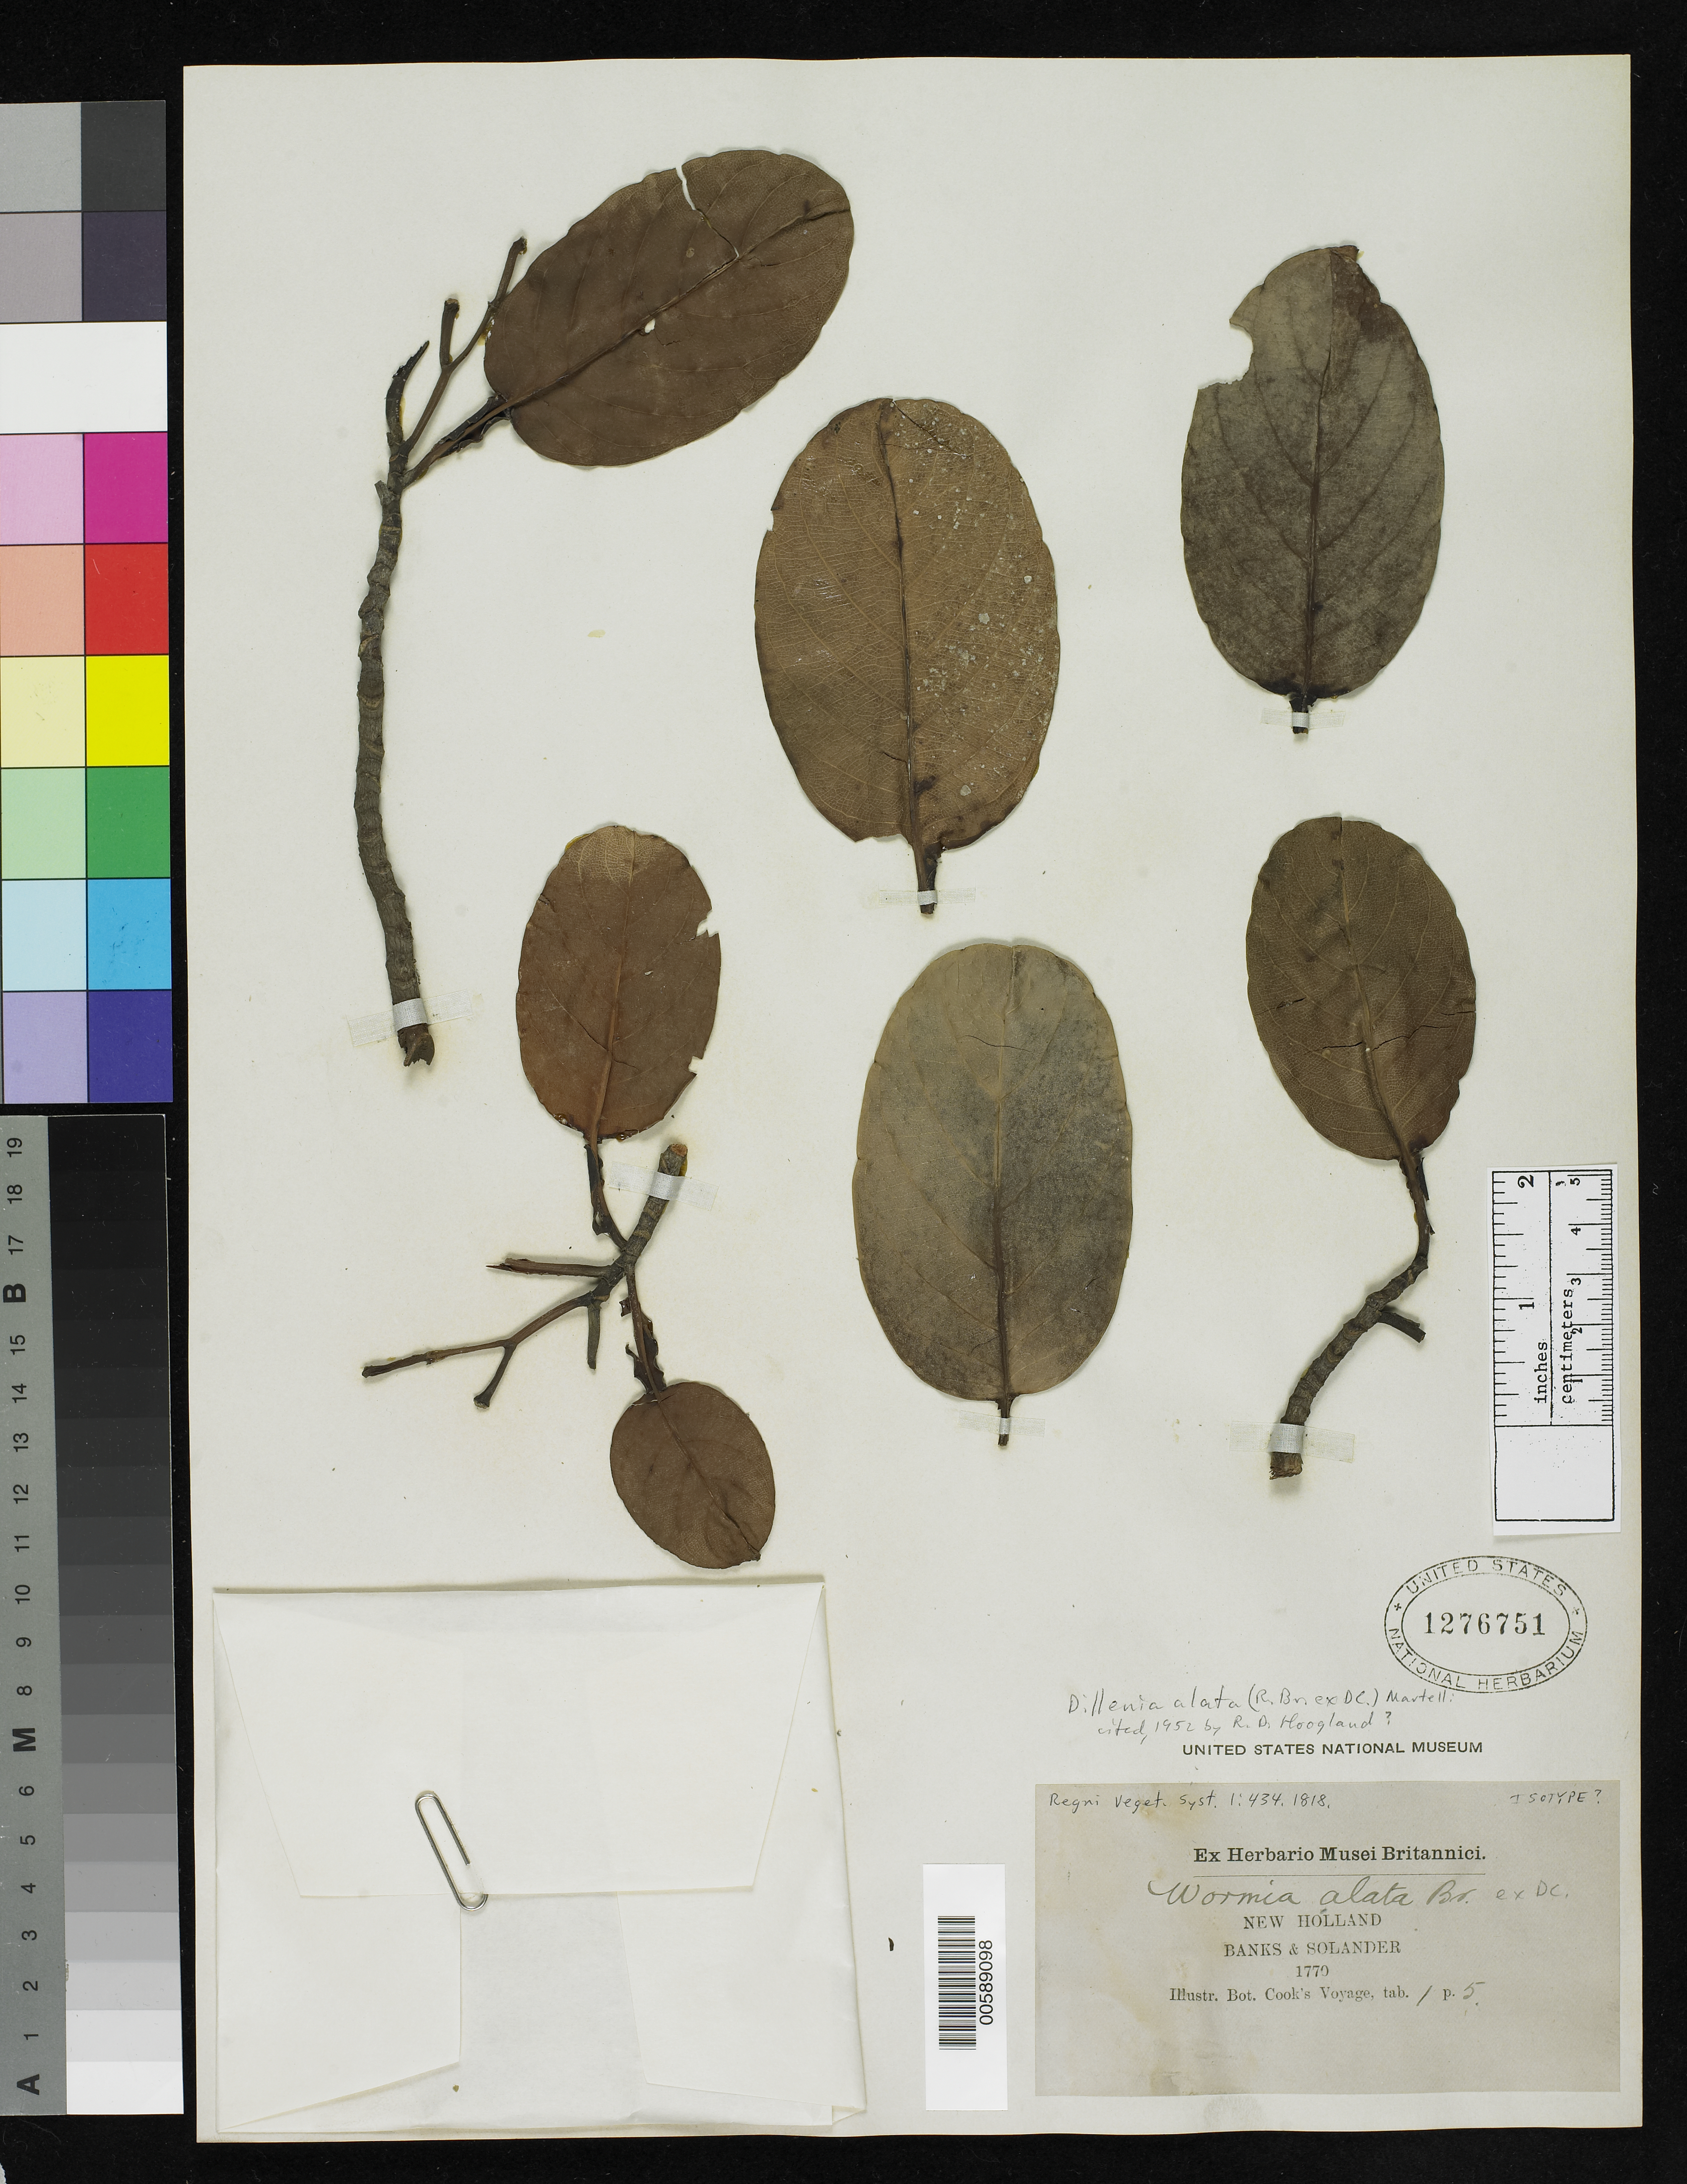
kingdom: Plantae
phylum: Tracheophyta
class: Magnoliopsida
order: Dilleniales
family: Dilleniaceae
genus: Wormia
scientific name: Wormia alata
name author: Banks ex DC.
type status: Possible Isotype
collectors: J. Banks & D. C. Solander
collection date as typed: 1770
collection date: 1770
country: Australia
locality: New Holland.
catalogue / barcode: US 1276751